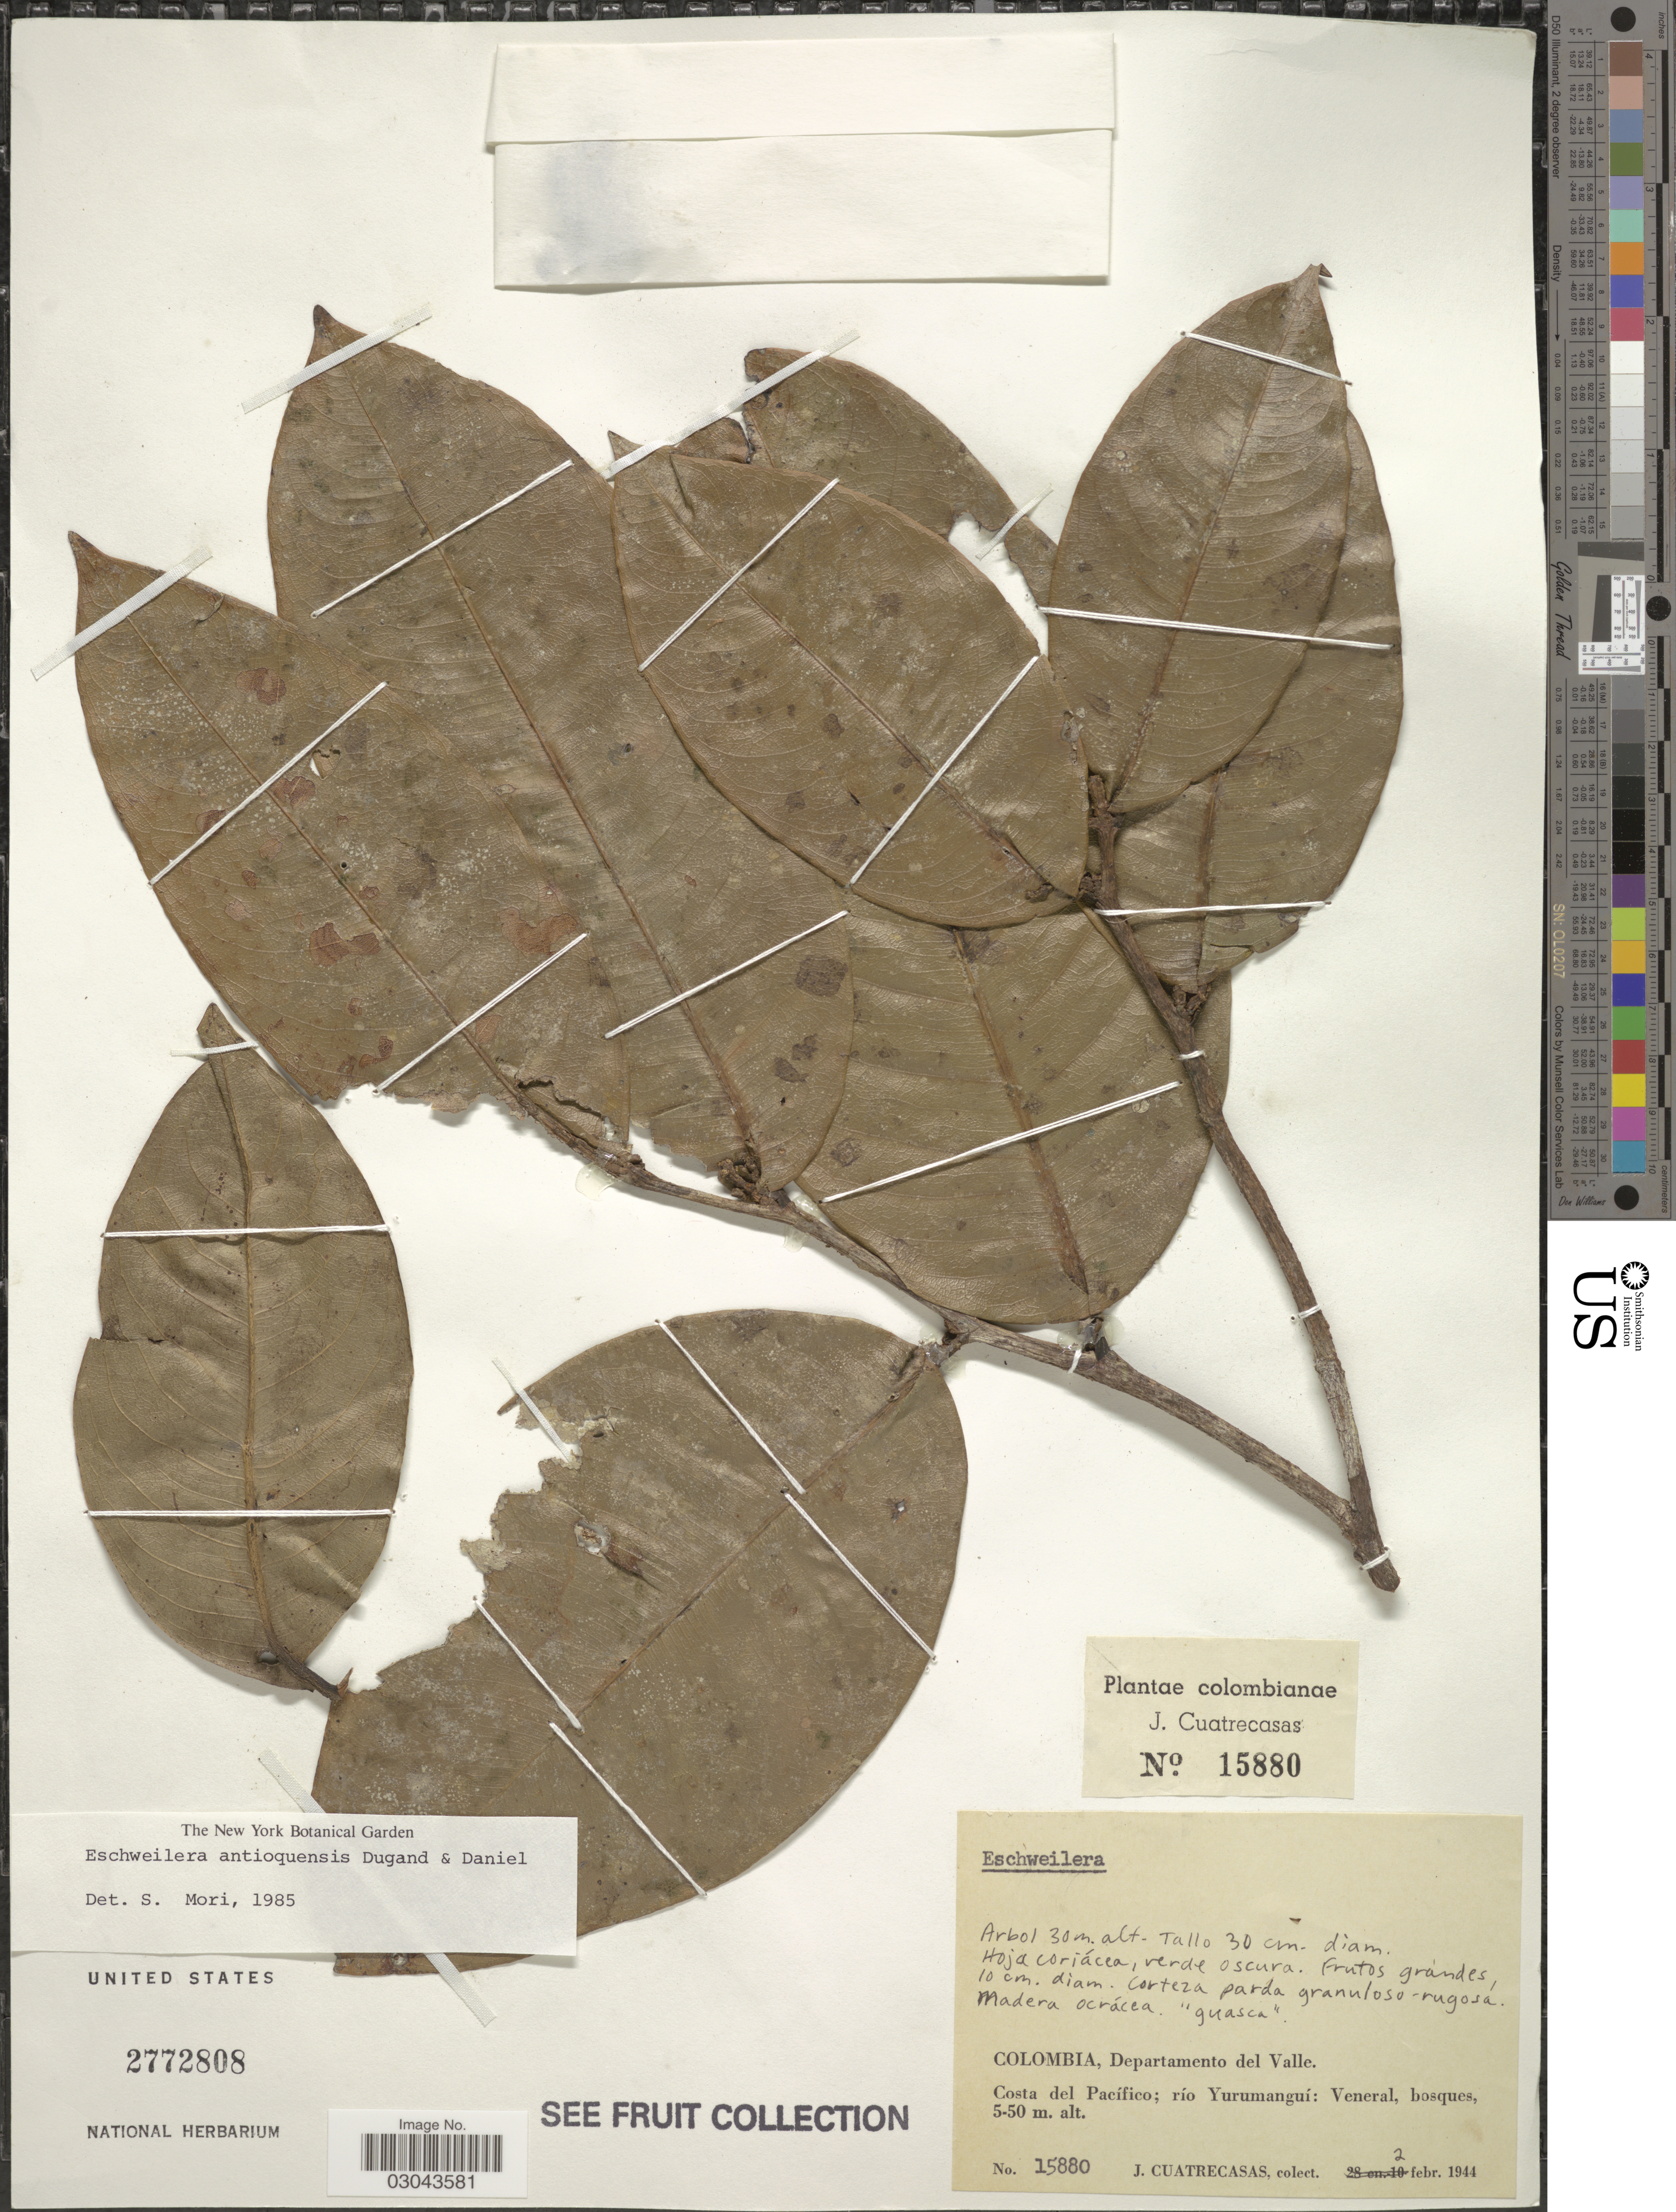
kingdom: Plantae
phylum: Tracheophyta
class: Magnoliopsida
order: Ericales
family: Lecythidaceae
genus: Eschweilera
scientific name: Eschweilera antioquensis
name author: Dugand G. & Daniel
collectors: J. Cuatrecasas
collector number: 15880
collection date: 1944-02-02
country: Colombia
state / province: Valle del Cauca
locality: Departamento del Valle. Costa del Pacífico; río Yurumanguí: Veneral, bosques.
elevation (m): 5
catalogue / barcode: US 2772808